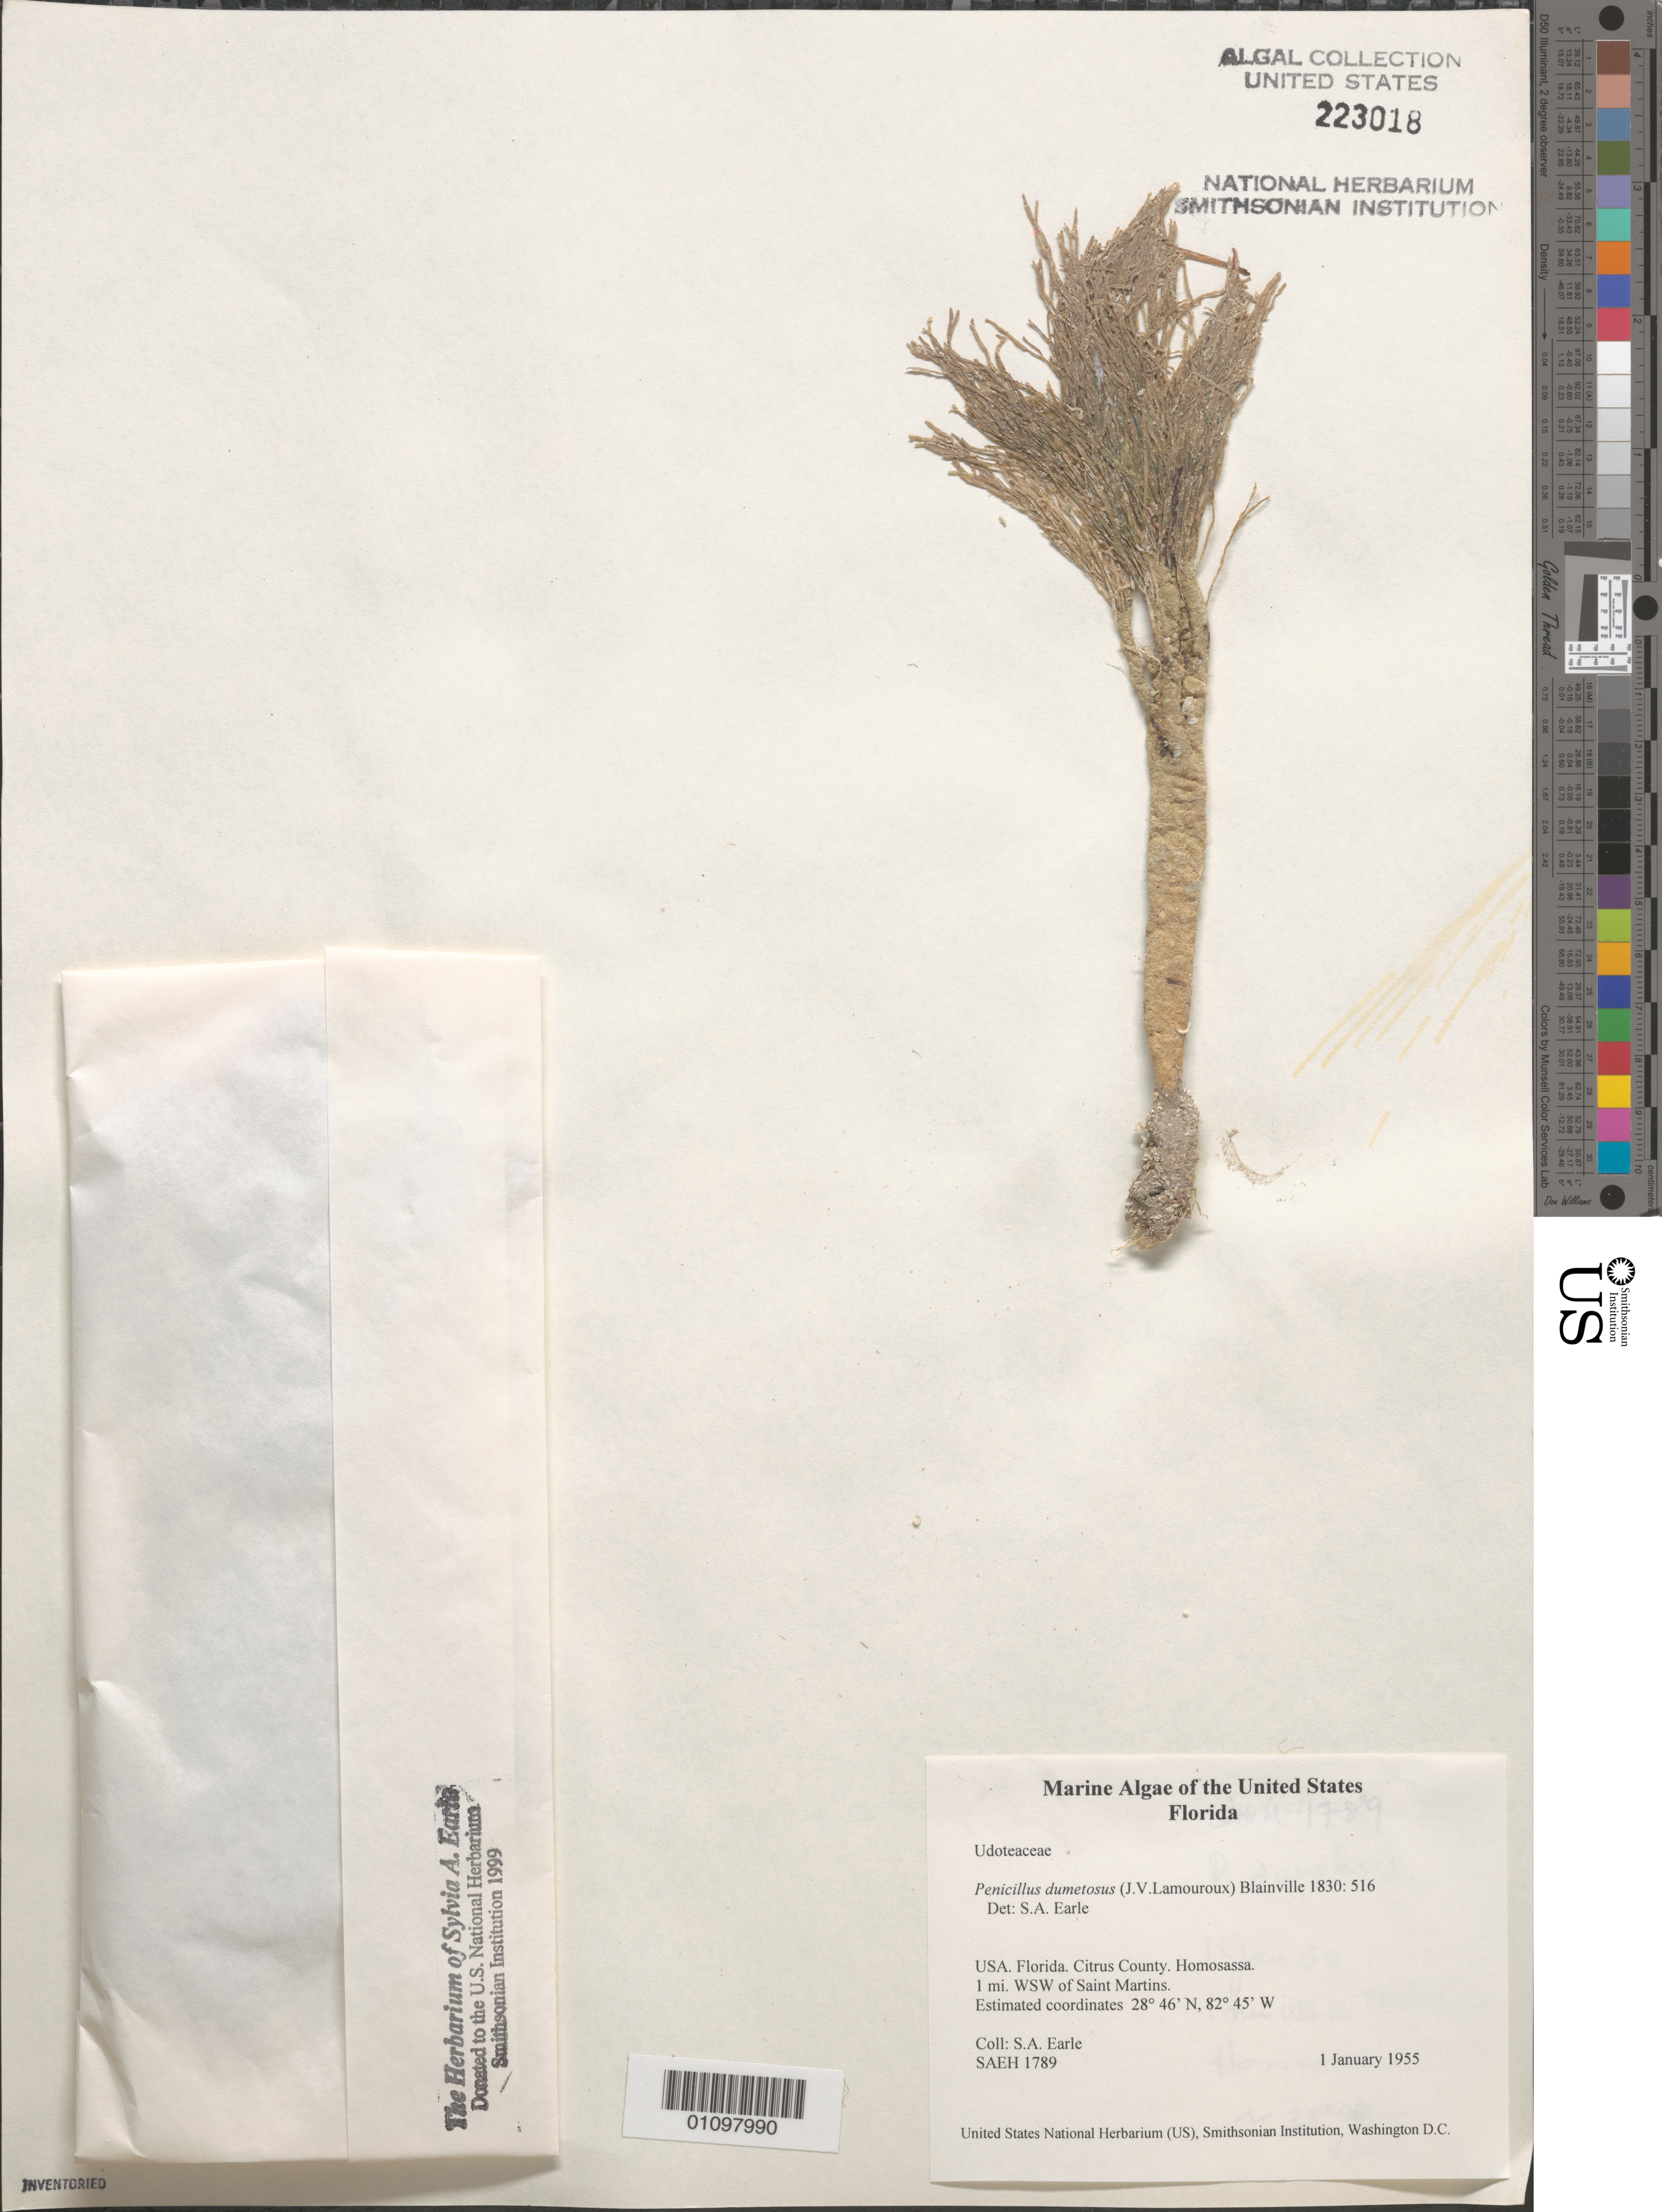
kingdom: Plantae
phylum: Chlorophyta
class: Ulvophyceae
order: Bryopsidales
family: Udoteaceae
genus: Penicillus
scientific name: Penicillus dumetosus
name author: (J.V.Lamouroux) Blainville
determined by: Earle, S. A.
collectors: S. A. Earle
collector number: SAEH 1789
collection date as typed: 01 Jan 1955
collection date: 1955-01-01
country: United States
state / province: Florida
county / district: Citrus County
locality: Homosassa River, 1 mile west southwest of Saint Martins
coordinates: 28 46'N, 82 45'W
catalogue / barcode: US 223018